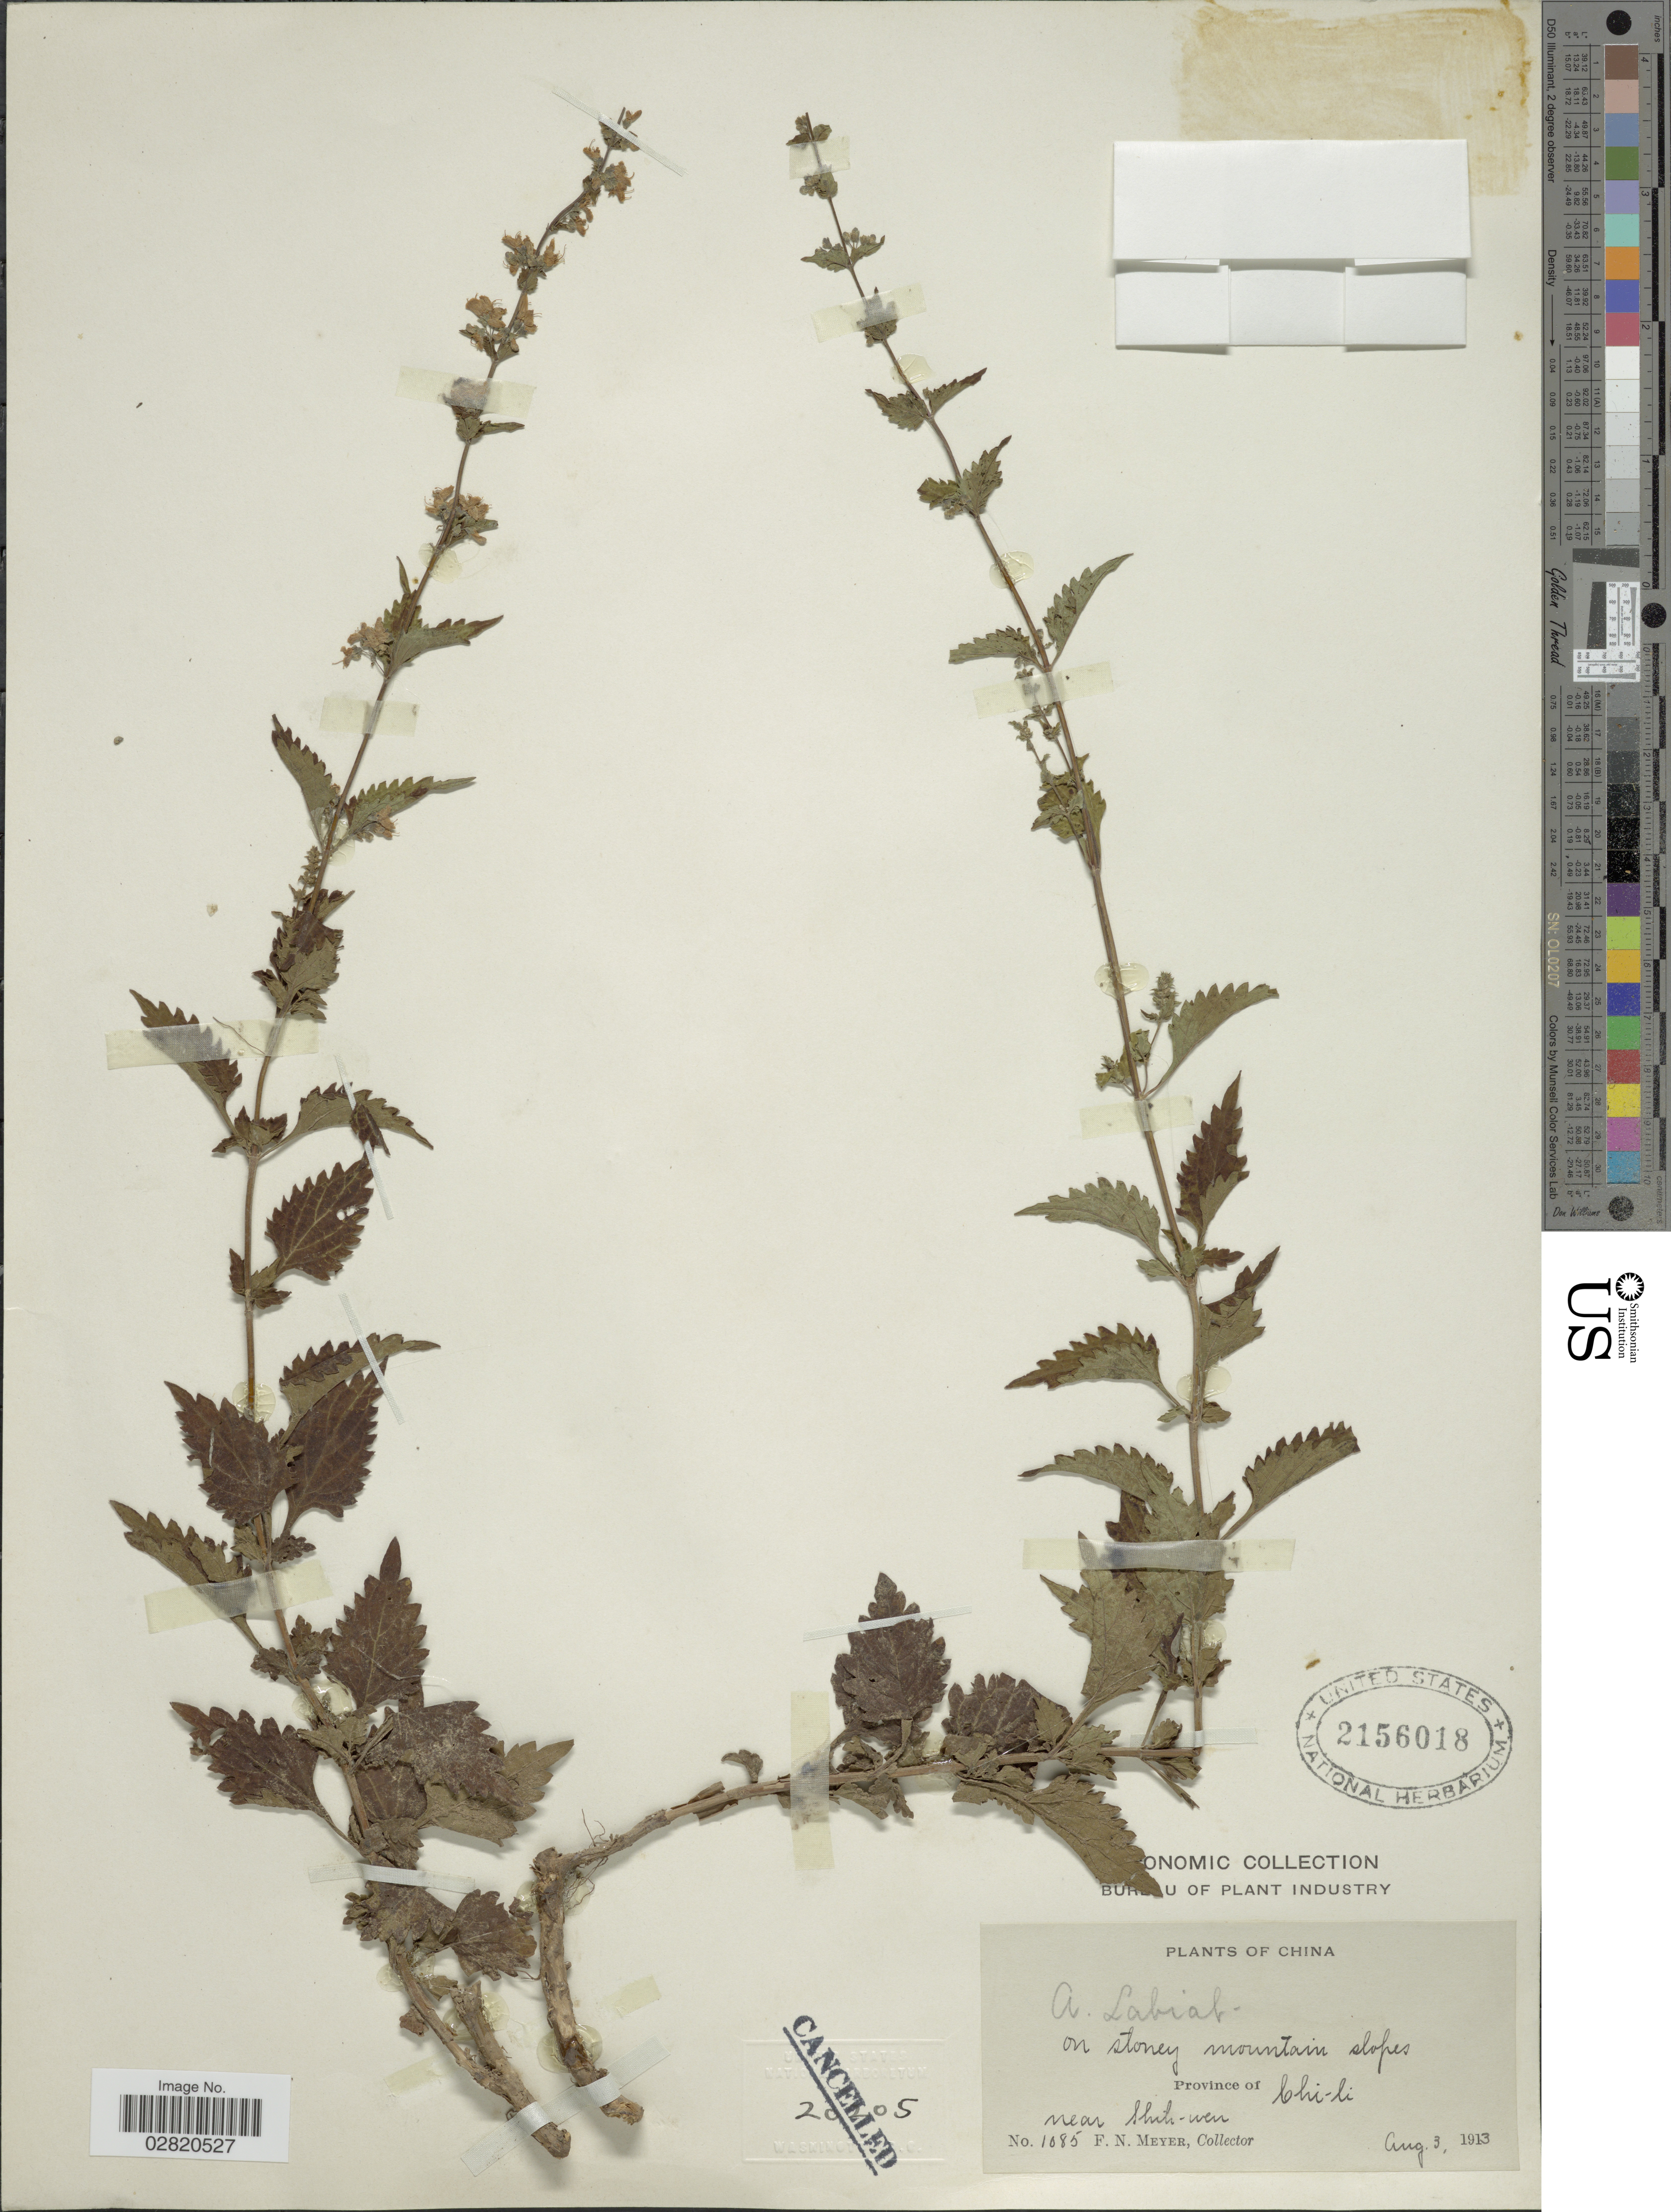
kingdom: Plantae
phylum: Tracheophyta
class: Magnoliopsida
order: Lamiales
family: Lamiaceae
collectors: F. N. Meyer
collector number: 1085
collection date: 1913-08-03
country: China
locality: On stoney mountain slopes. Province of Chi-li near Shih-wen [interpreted]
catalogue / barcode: US 2156018